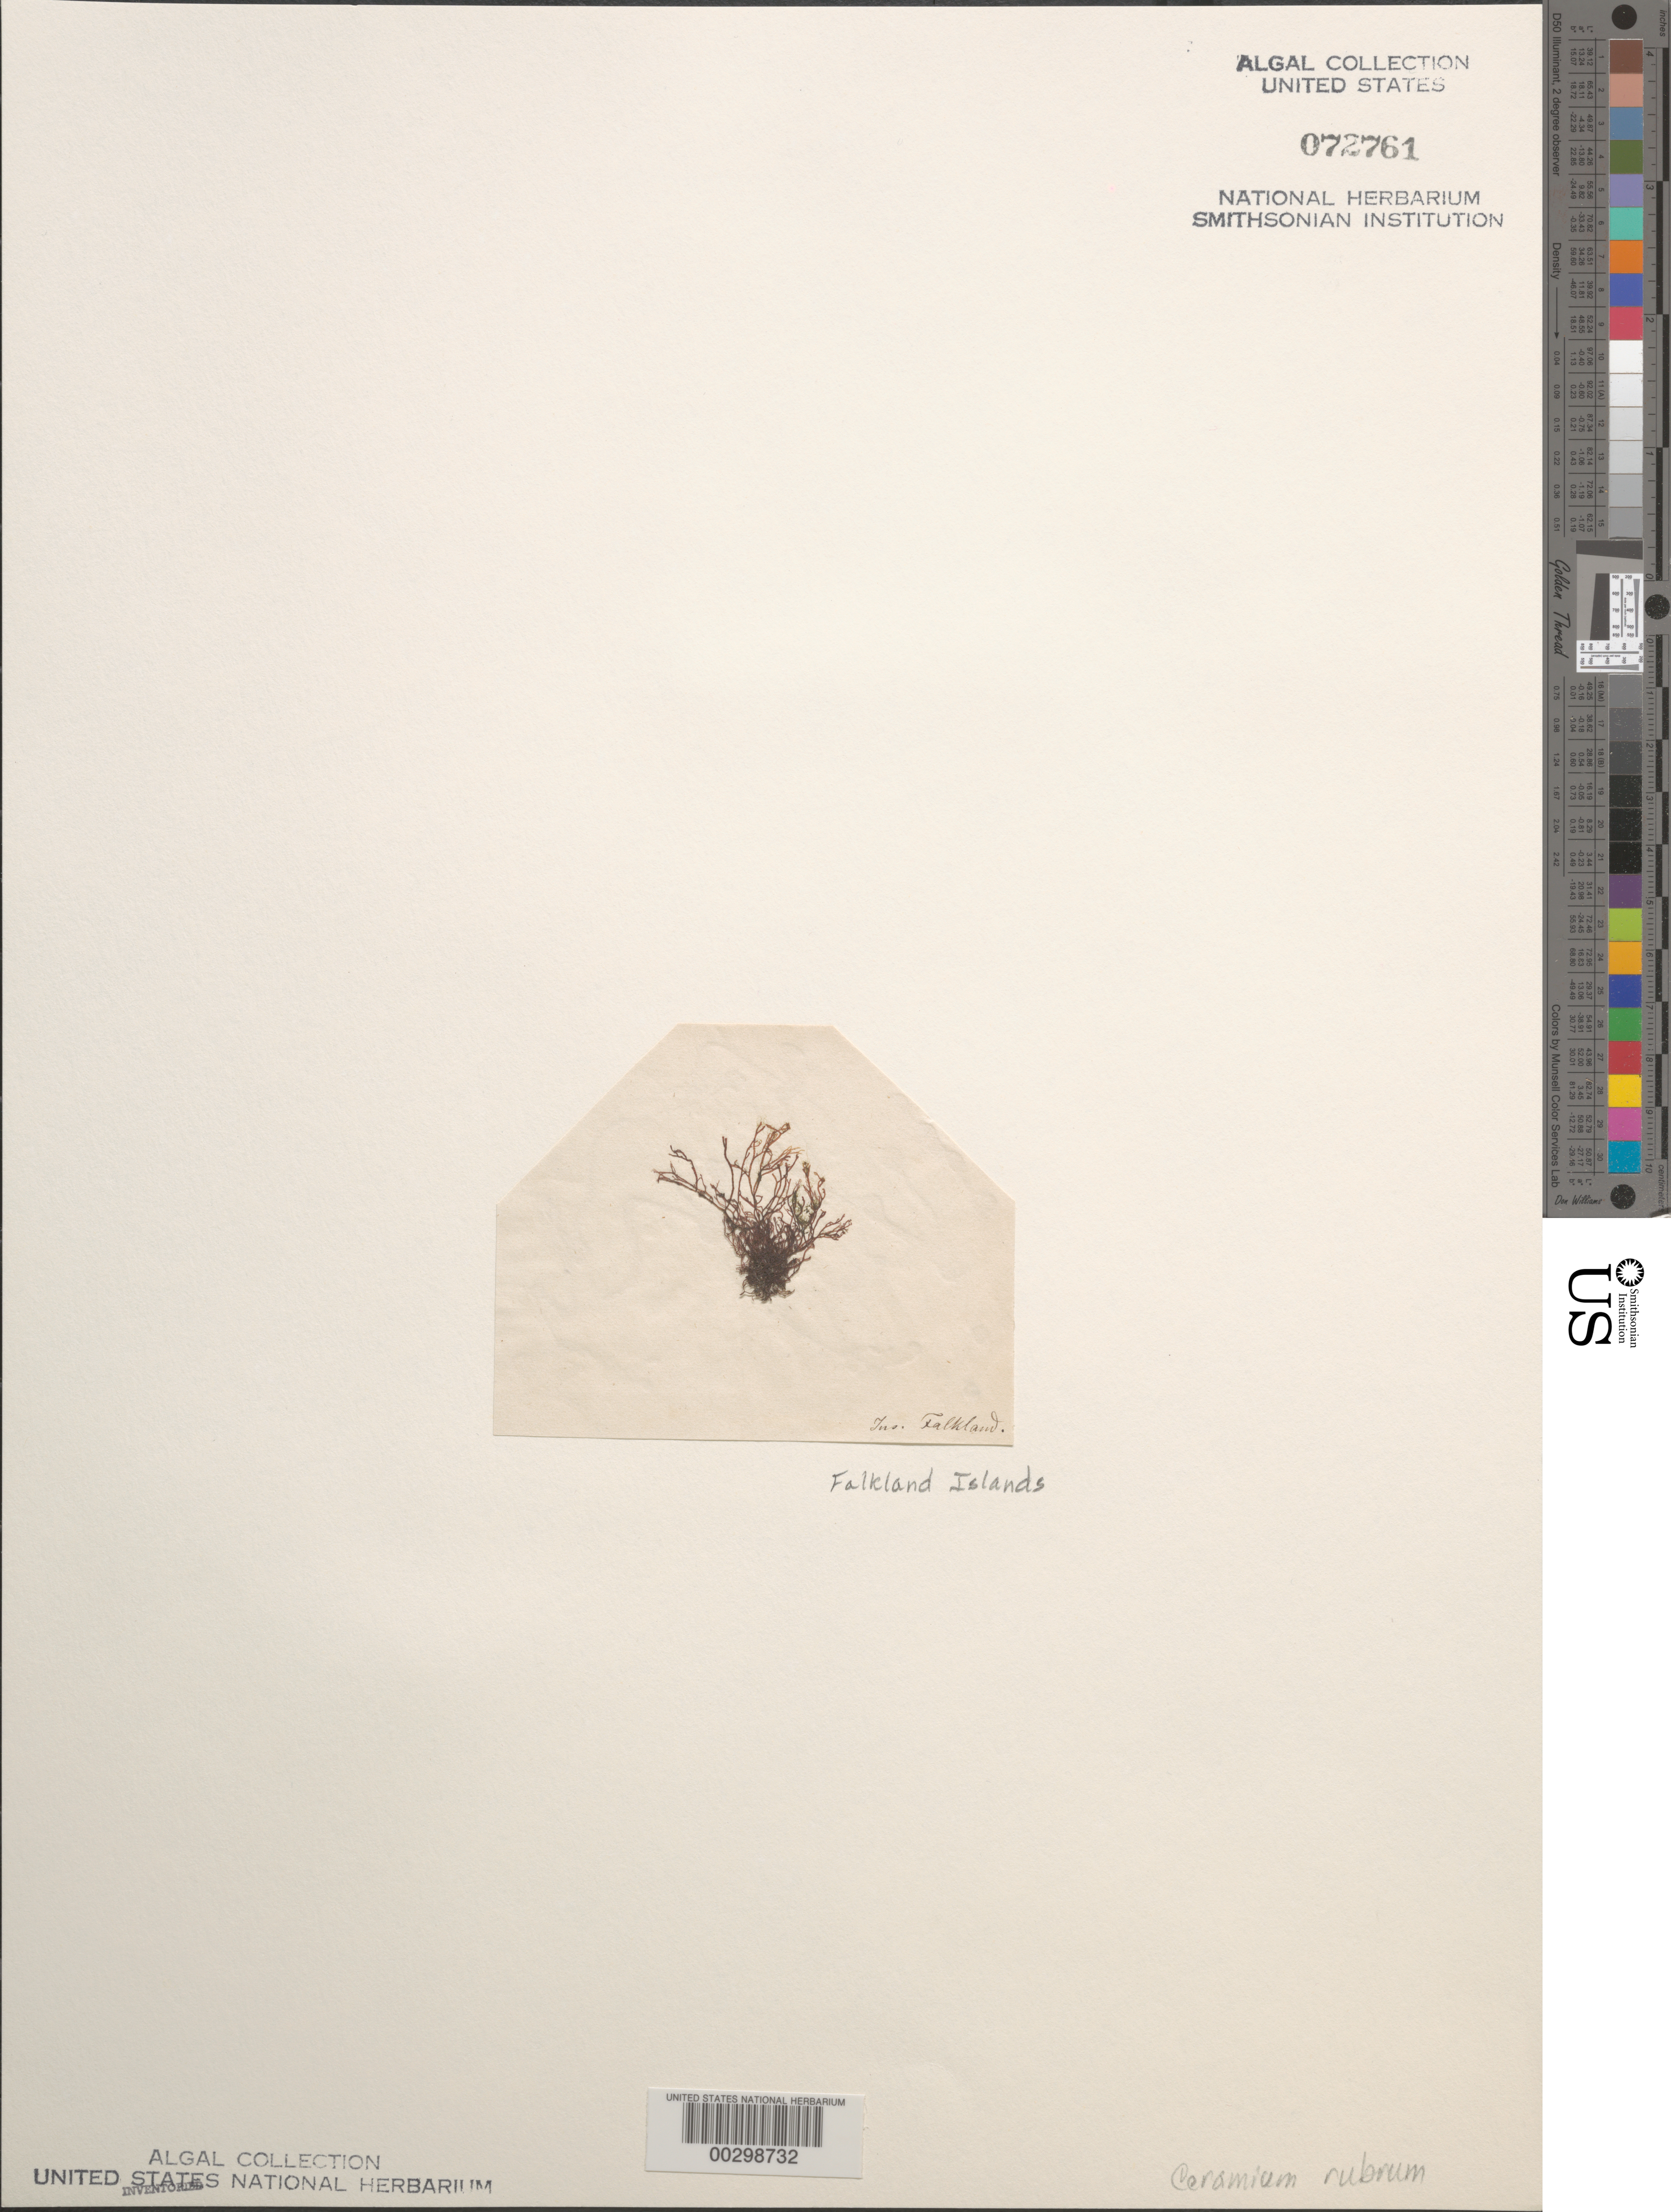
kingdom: Plantae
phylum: Rhodophyta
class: Florideophyceae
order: Ceramiales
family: Ceramiaceae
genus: Ceramium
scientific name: Ceramium rubrum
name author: C. Agardh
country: Falkland Islands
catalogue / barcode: US 72761